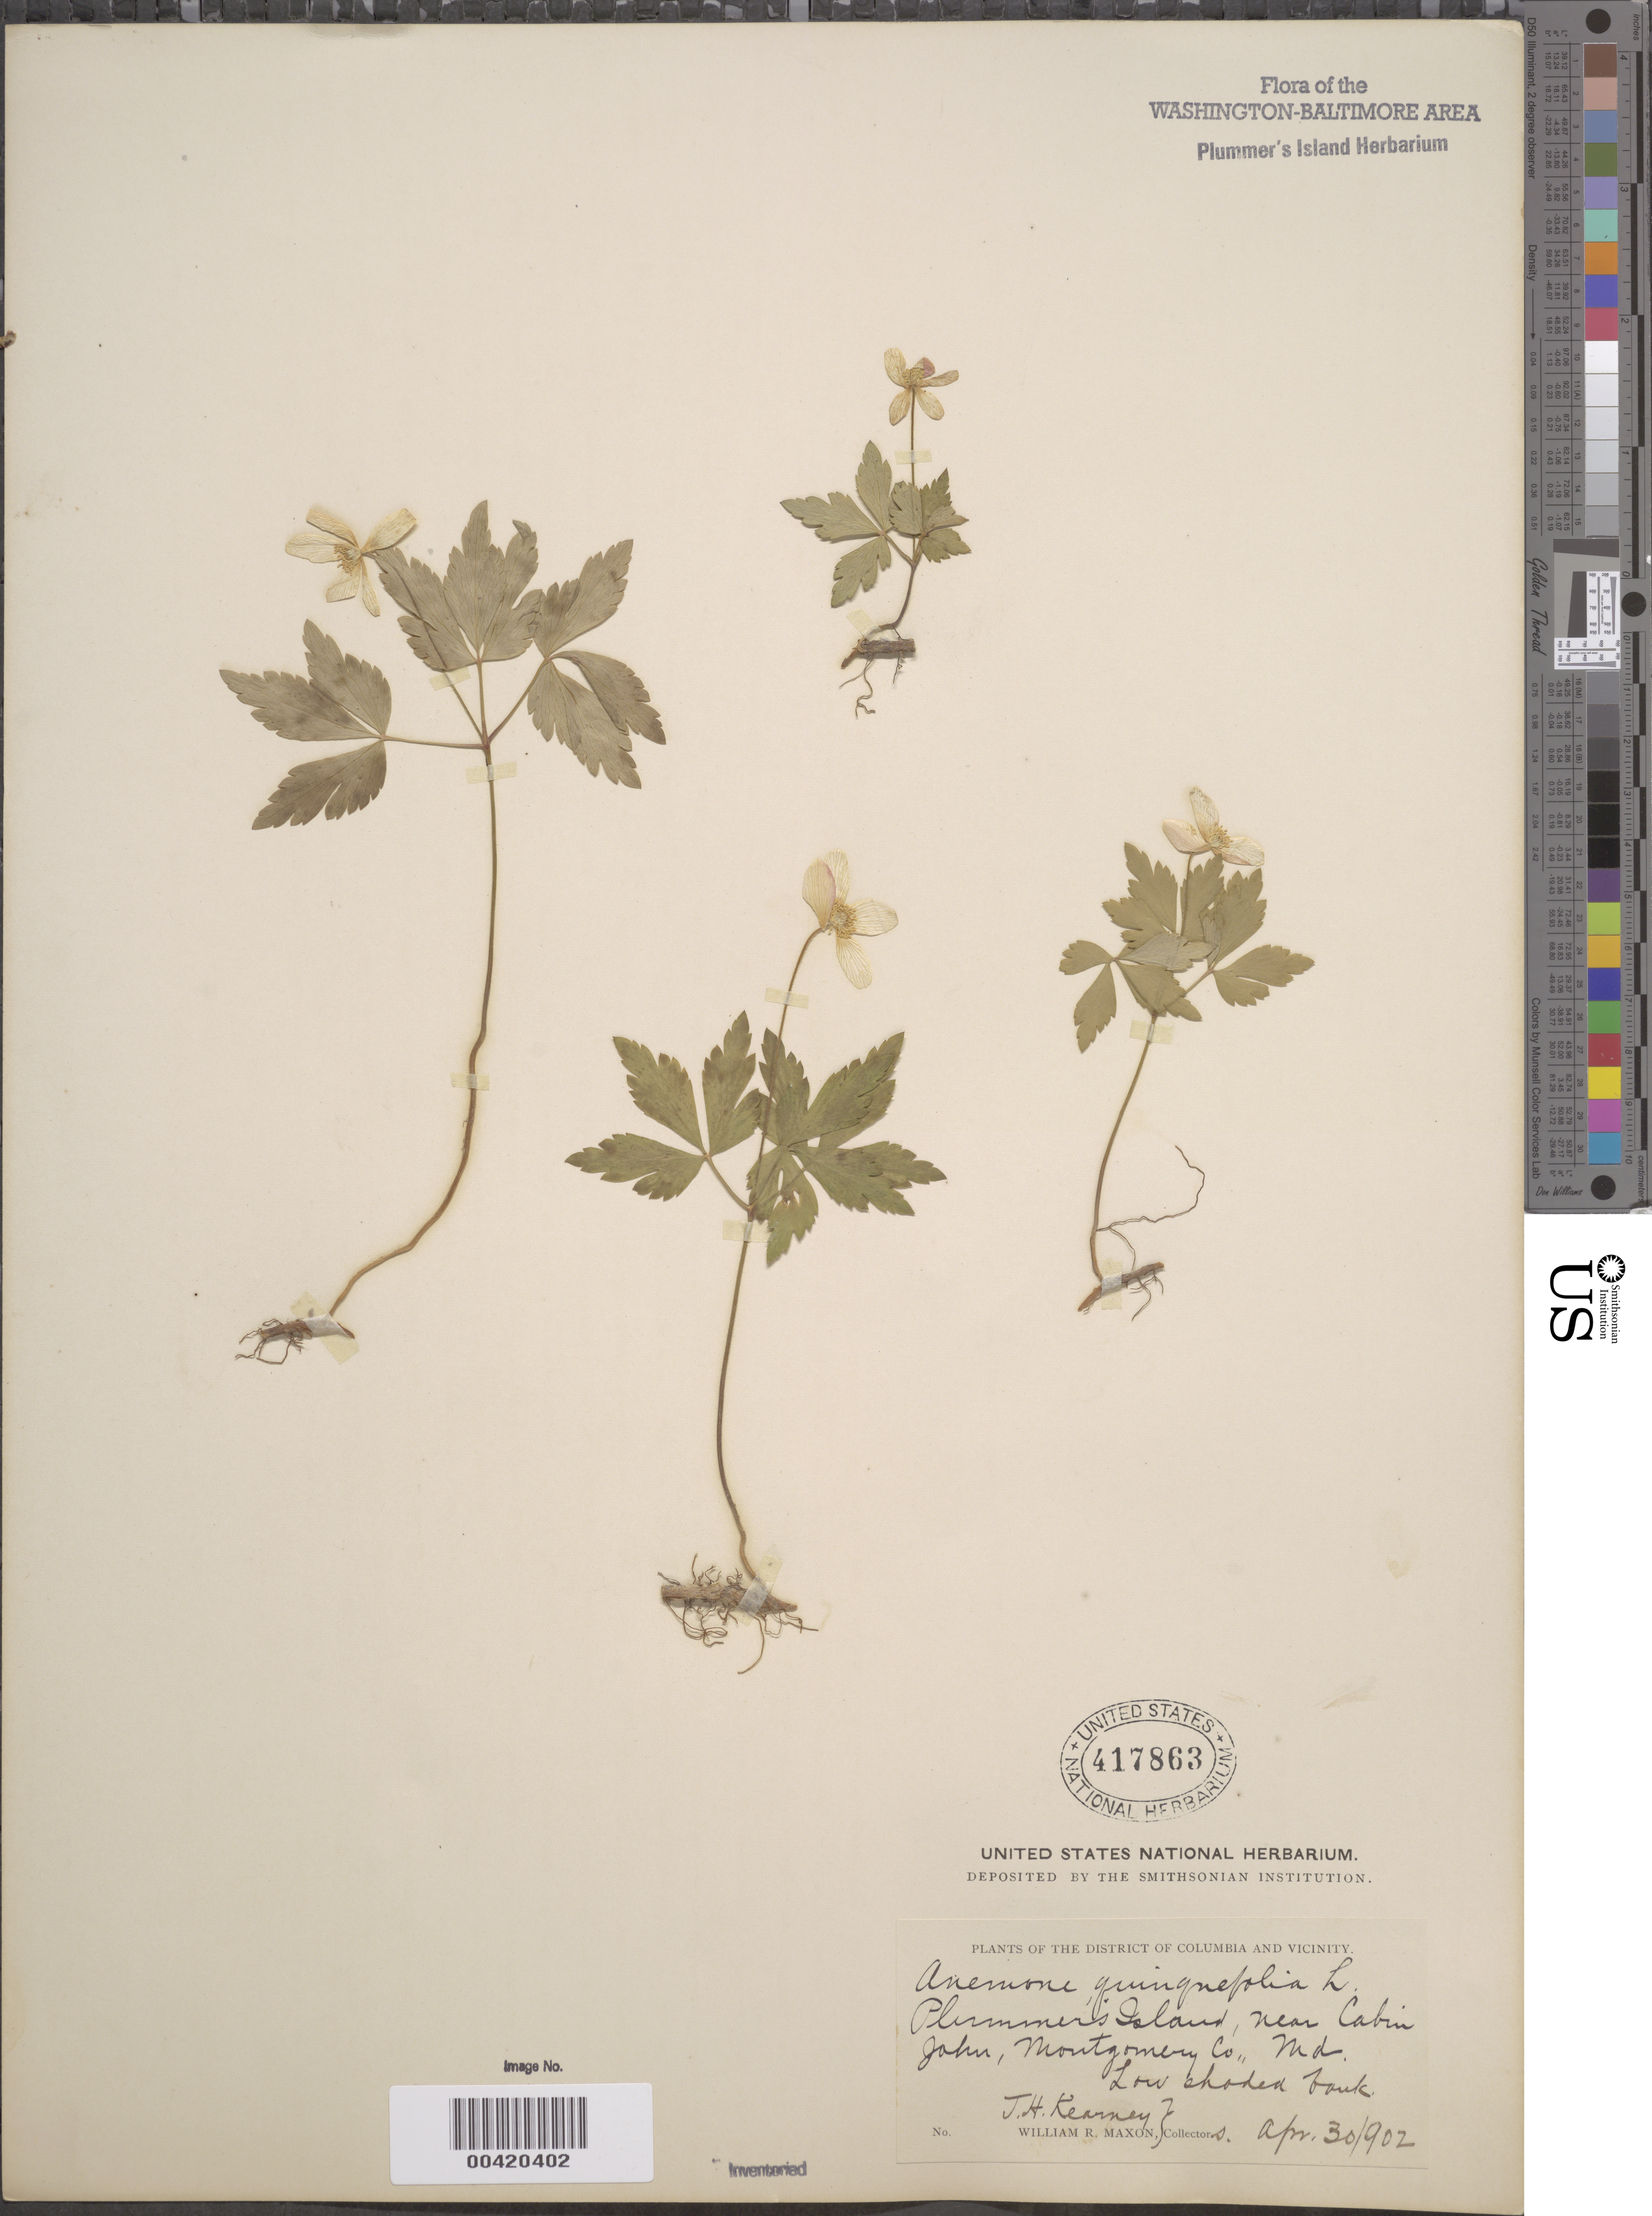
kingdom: Plantae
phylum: Tracheophyta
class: Magnoliopsida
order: Ranunculales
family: Ranunculaceae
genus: Anemone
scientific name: Anemone quinquefolia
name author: L.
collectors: T. H. Kearney & W. R. Maxon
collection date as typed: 30 Apr 1902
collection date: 1902-04-30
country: United States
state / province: Maryland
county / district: Montgomery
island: Plummers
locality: Plummer's Island C. & O. Canal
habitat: Lowshaded bank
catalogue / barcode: US 417863